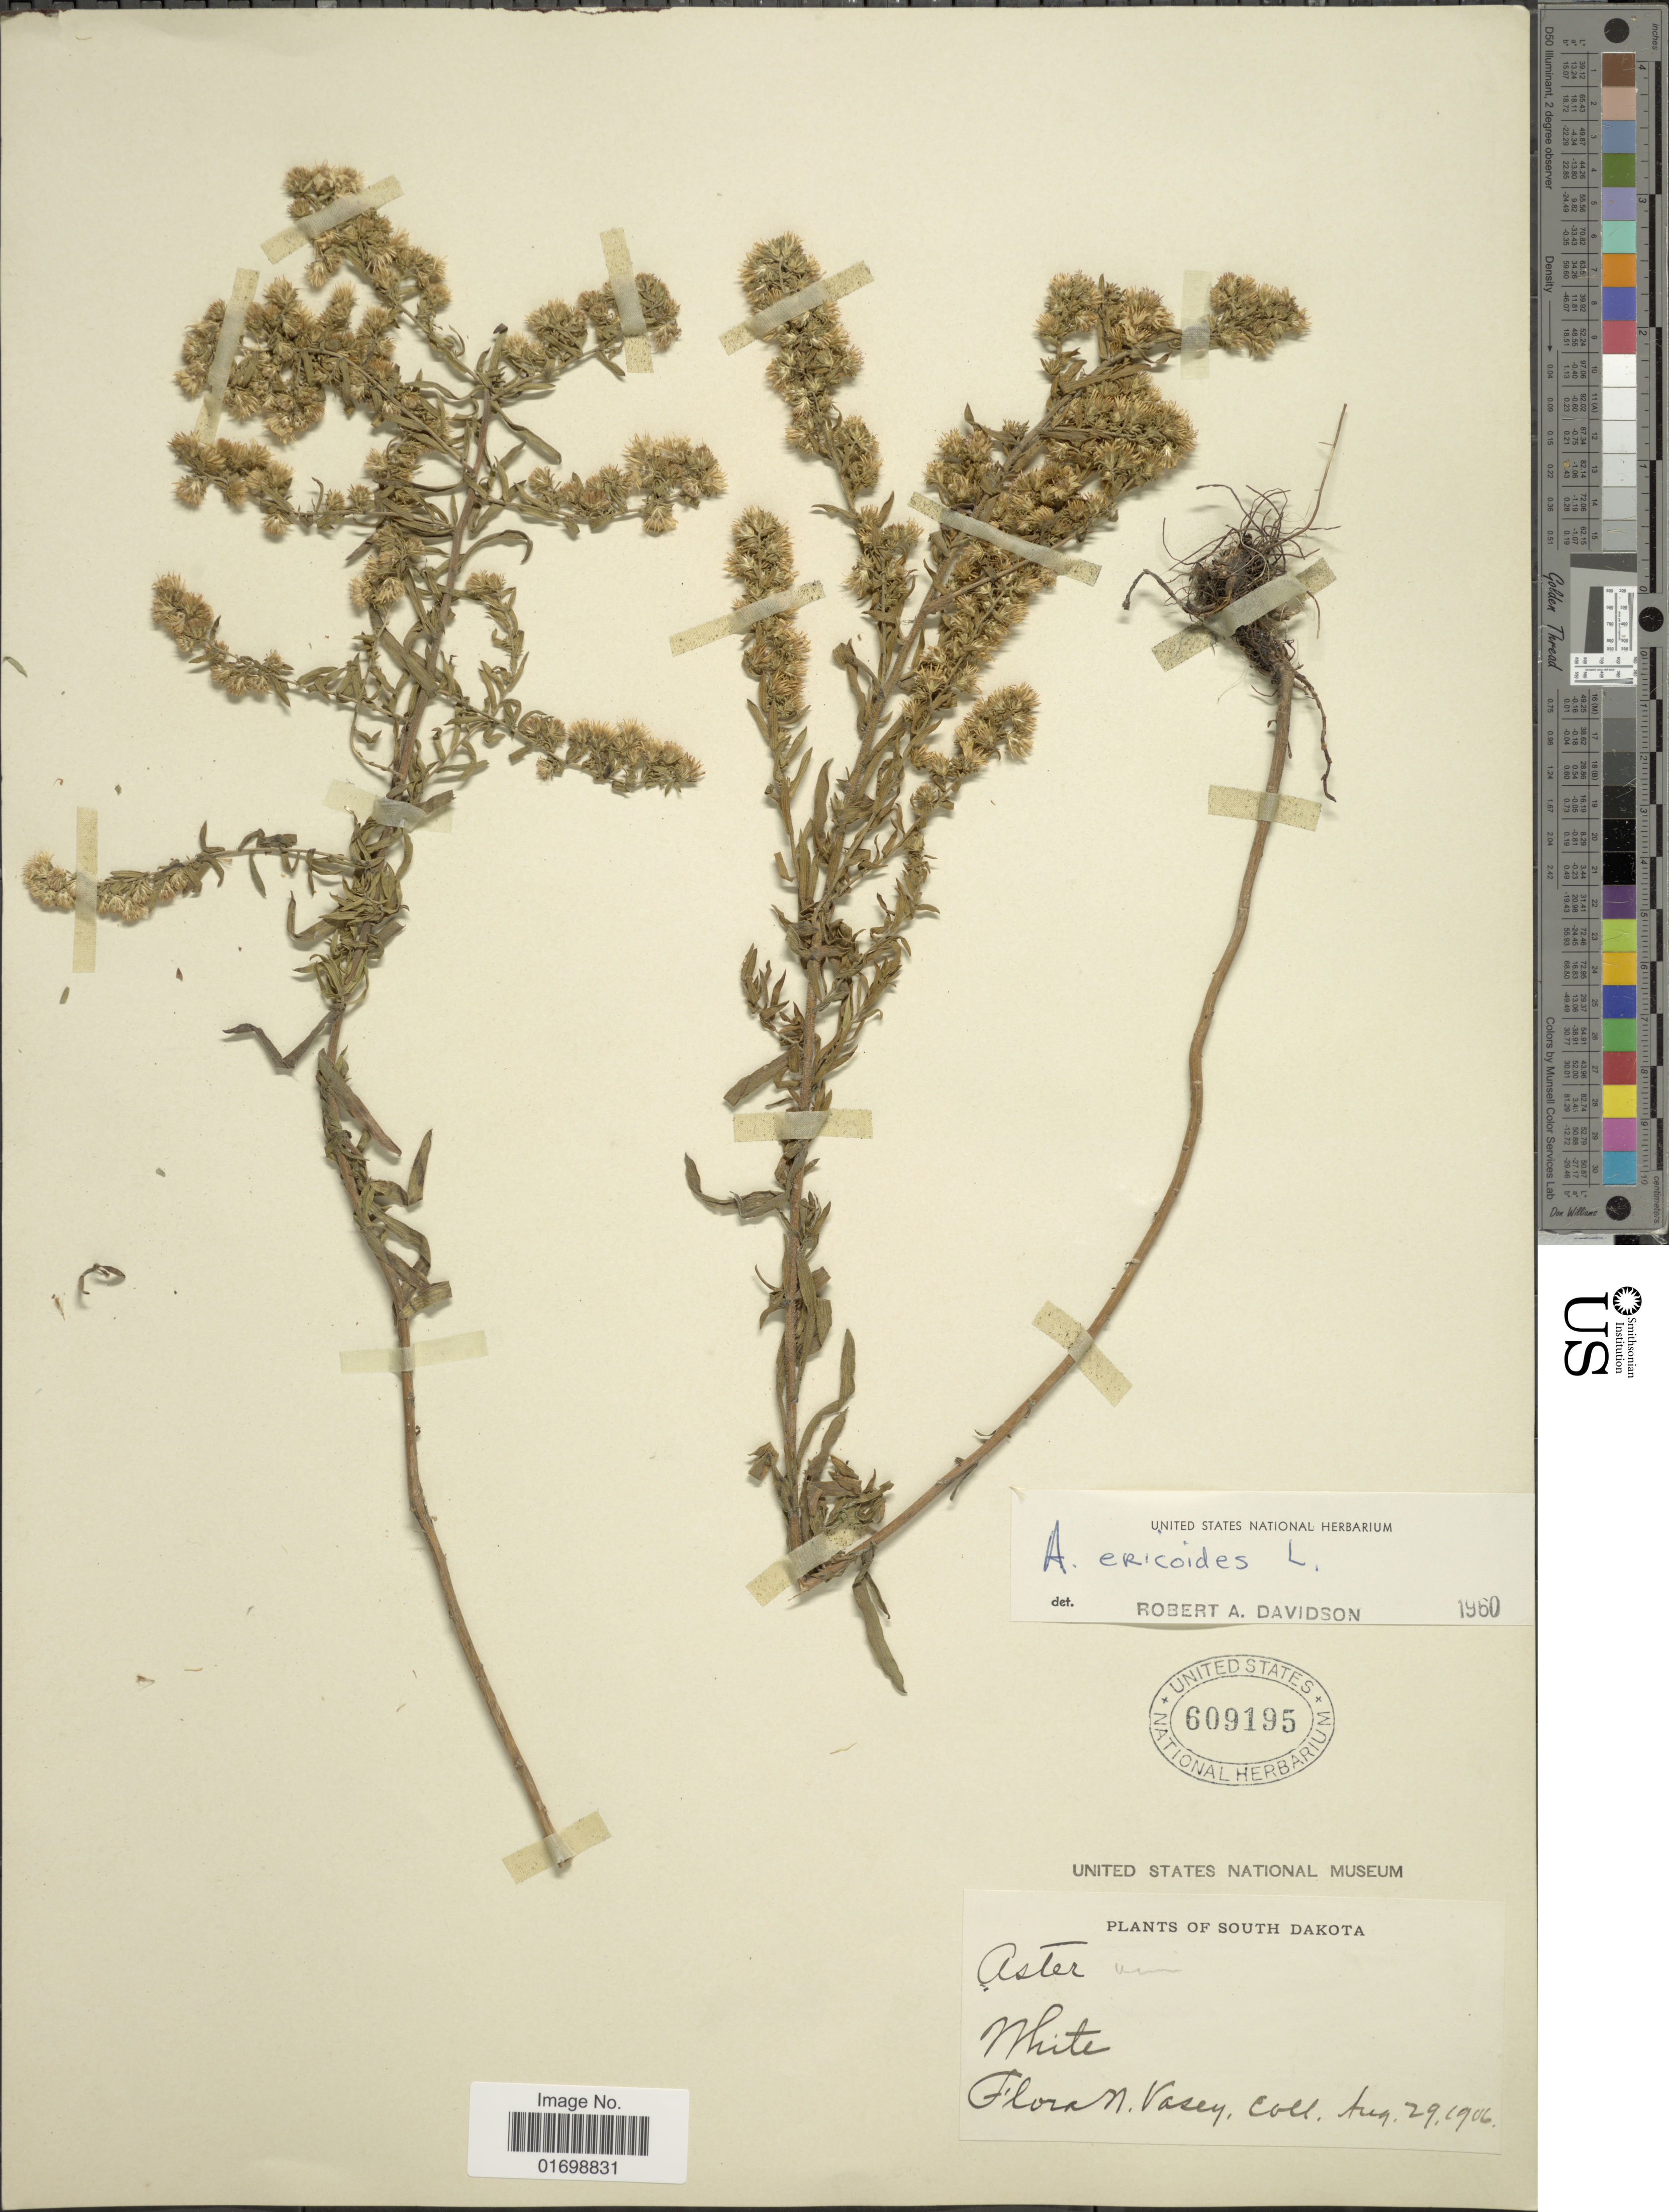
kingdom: Plantae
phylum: Tracheophyta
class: Magnoliopsida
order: Asterales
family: Asteraceae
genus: Symphyotrichum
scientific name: Symphyotrichum ericoides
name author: (L.) G.L. Nesom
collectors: F. N. Vasey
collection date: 1906-08-29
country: United States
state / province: South Dakota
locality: White.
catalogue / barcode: US 609195